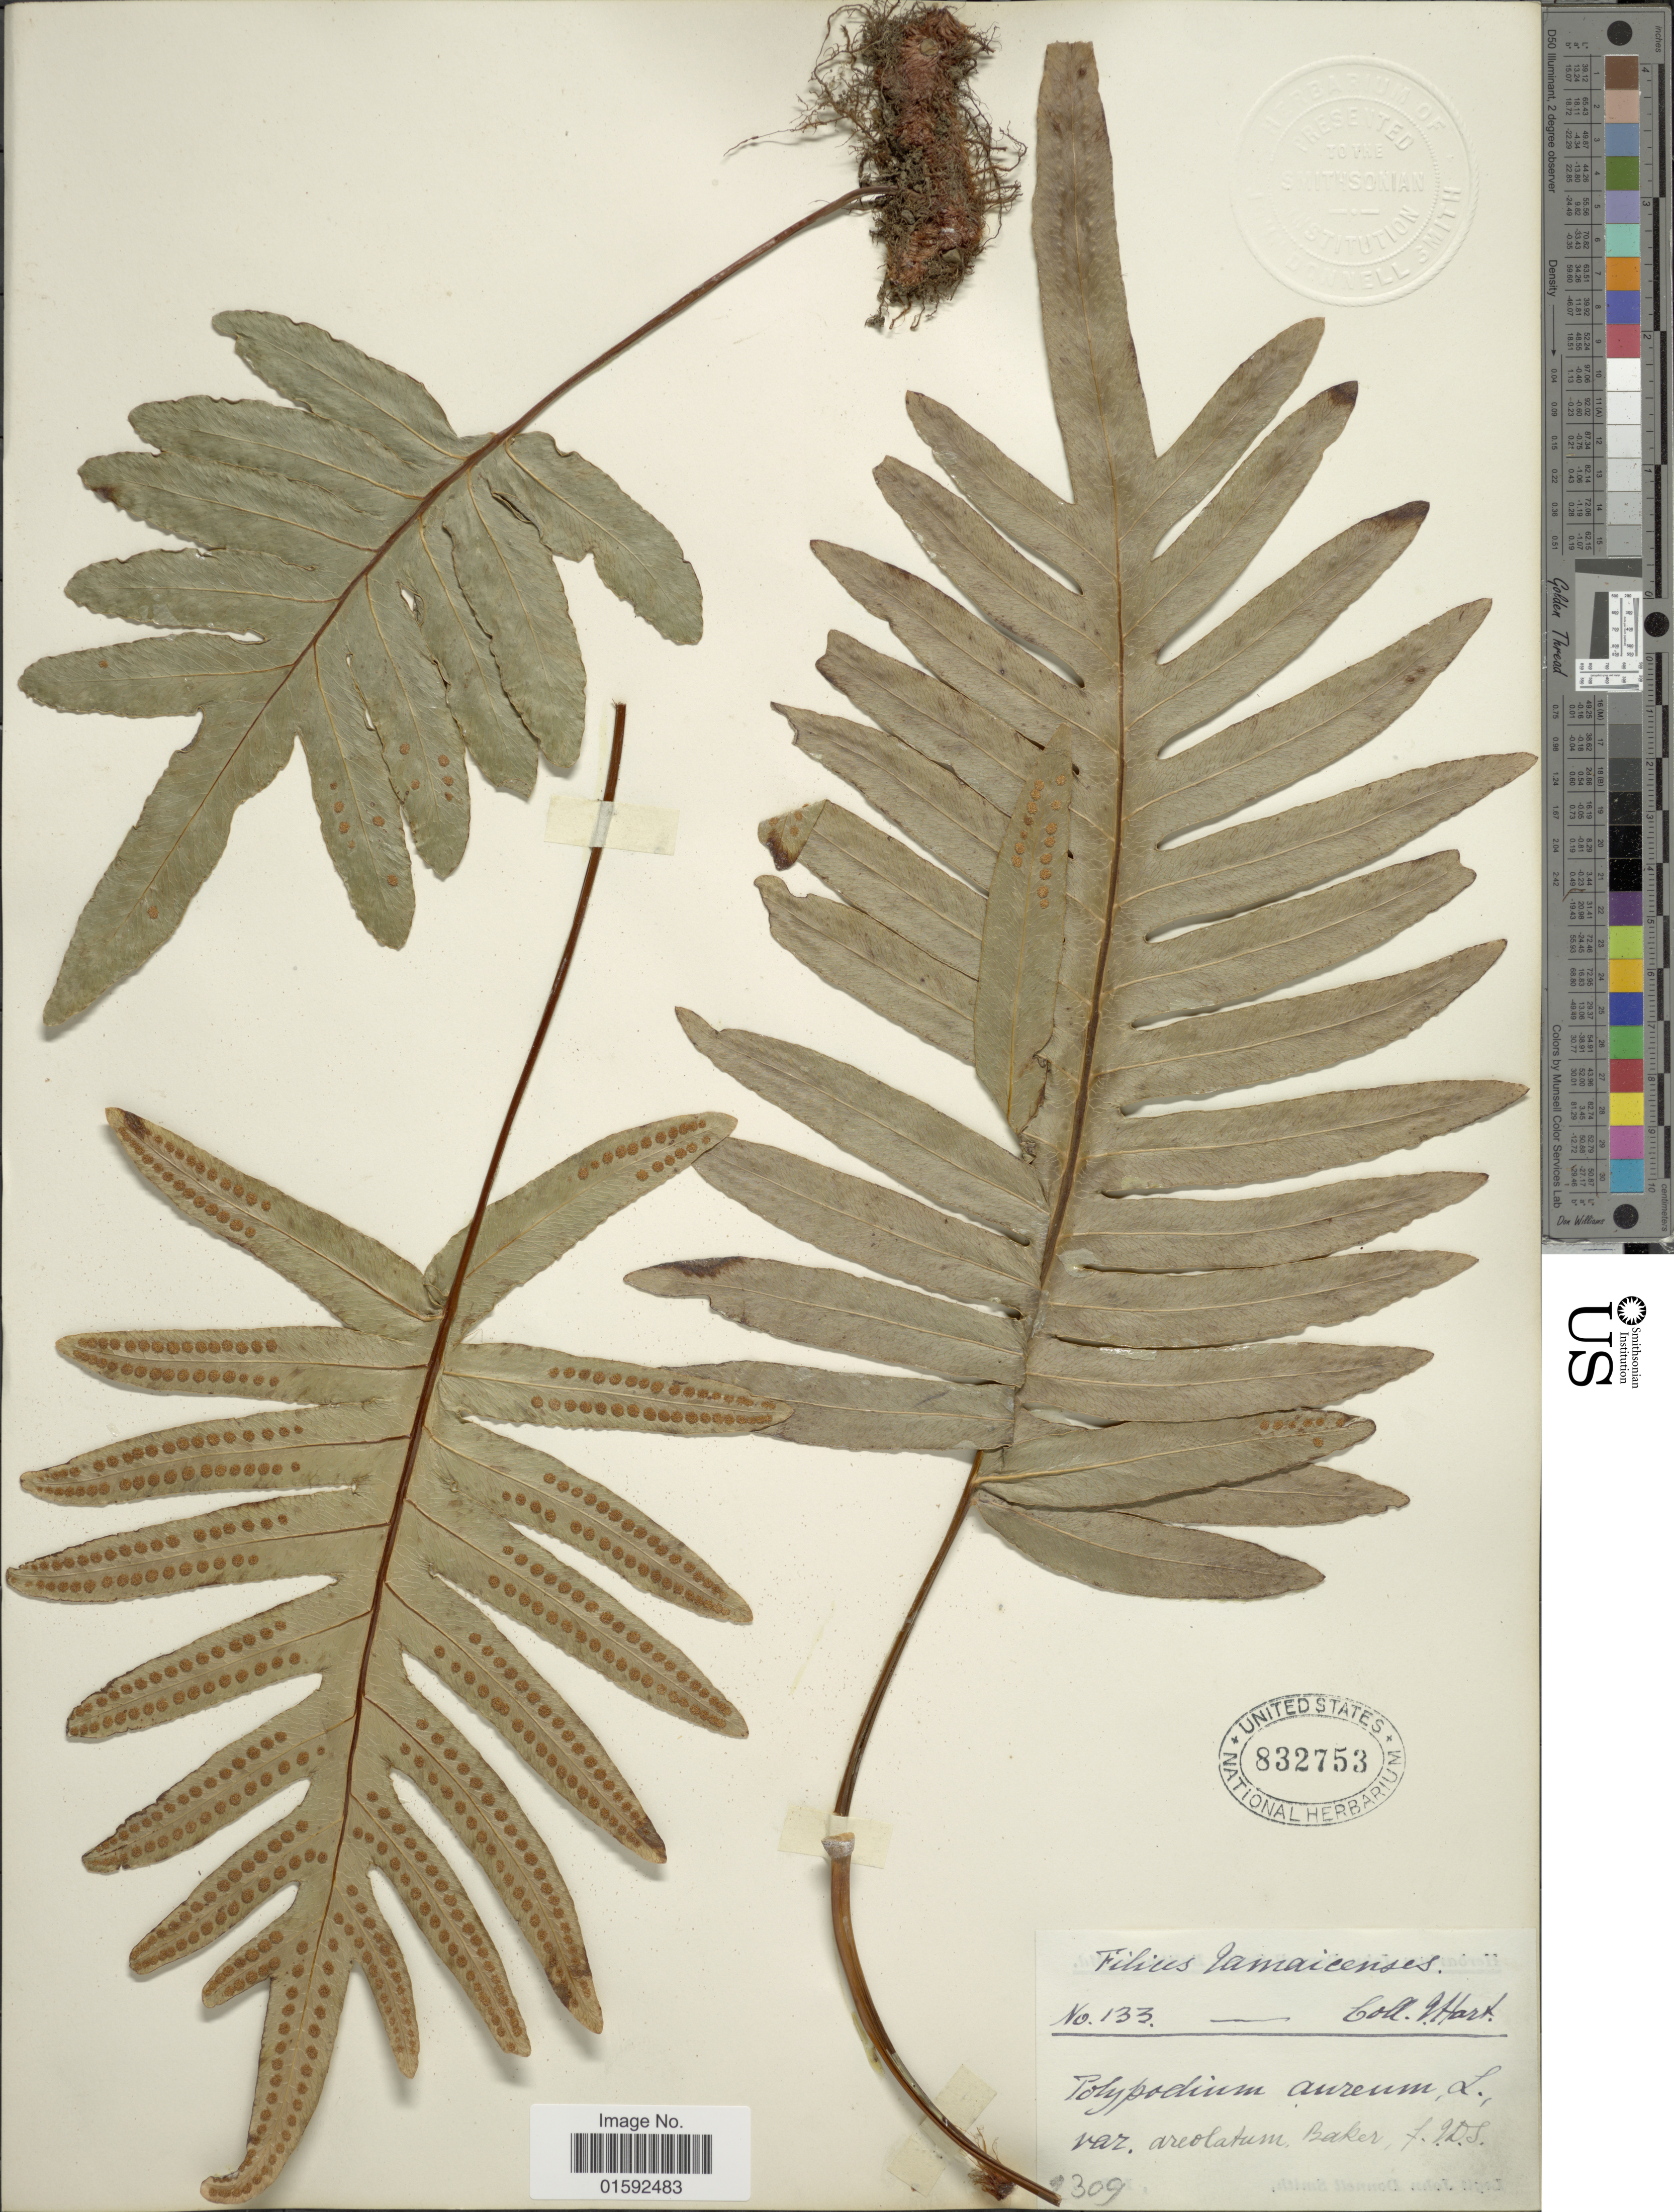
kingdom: Plantae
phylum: Tracheophyta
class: Polypodiopsida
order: Polypodiales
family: Polypodiaceae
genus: Phlebodium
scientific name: Phlebodium pseudoaureum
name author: (Cav.) Lellinger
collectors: J. Hart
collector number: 133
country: Jamaica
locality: Jamaicensis.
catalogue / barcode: US 832753